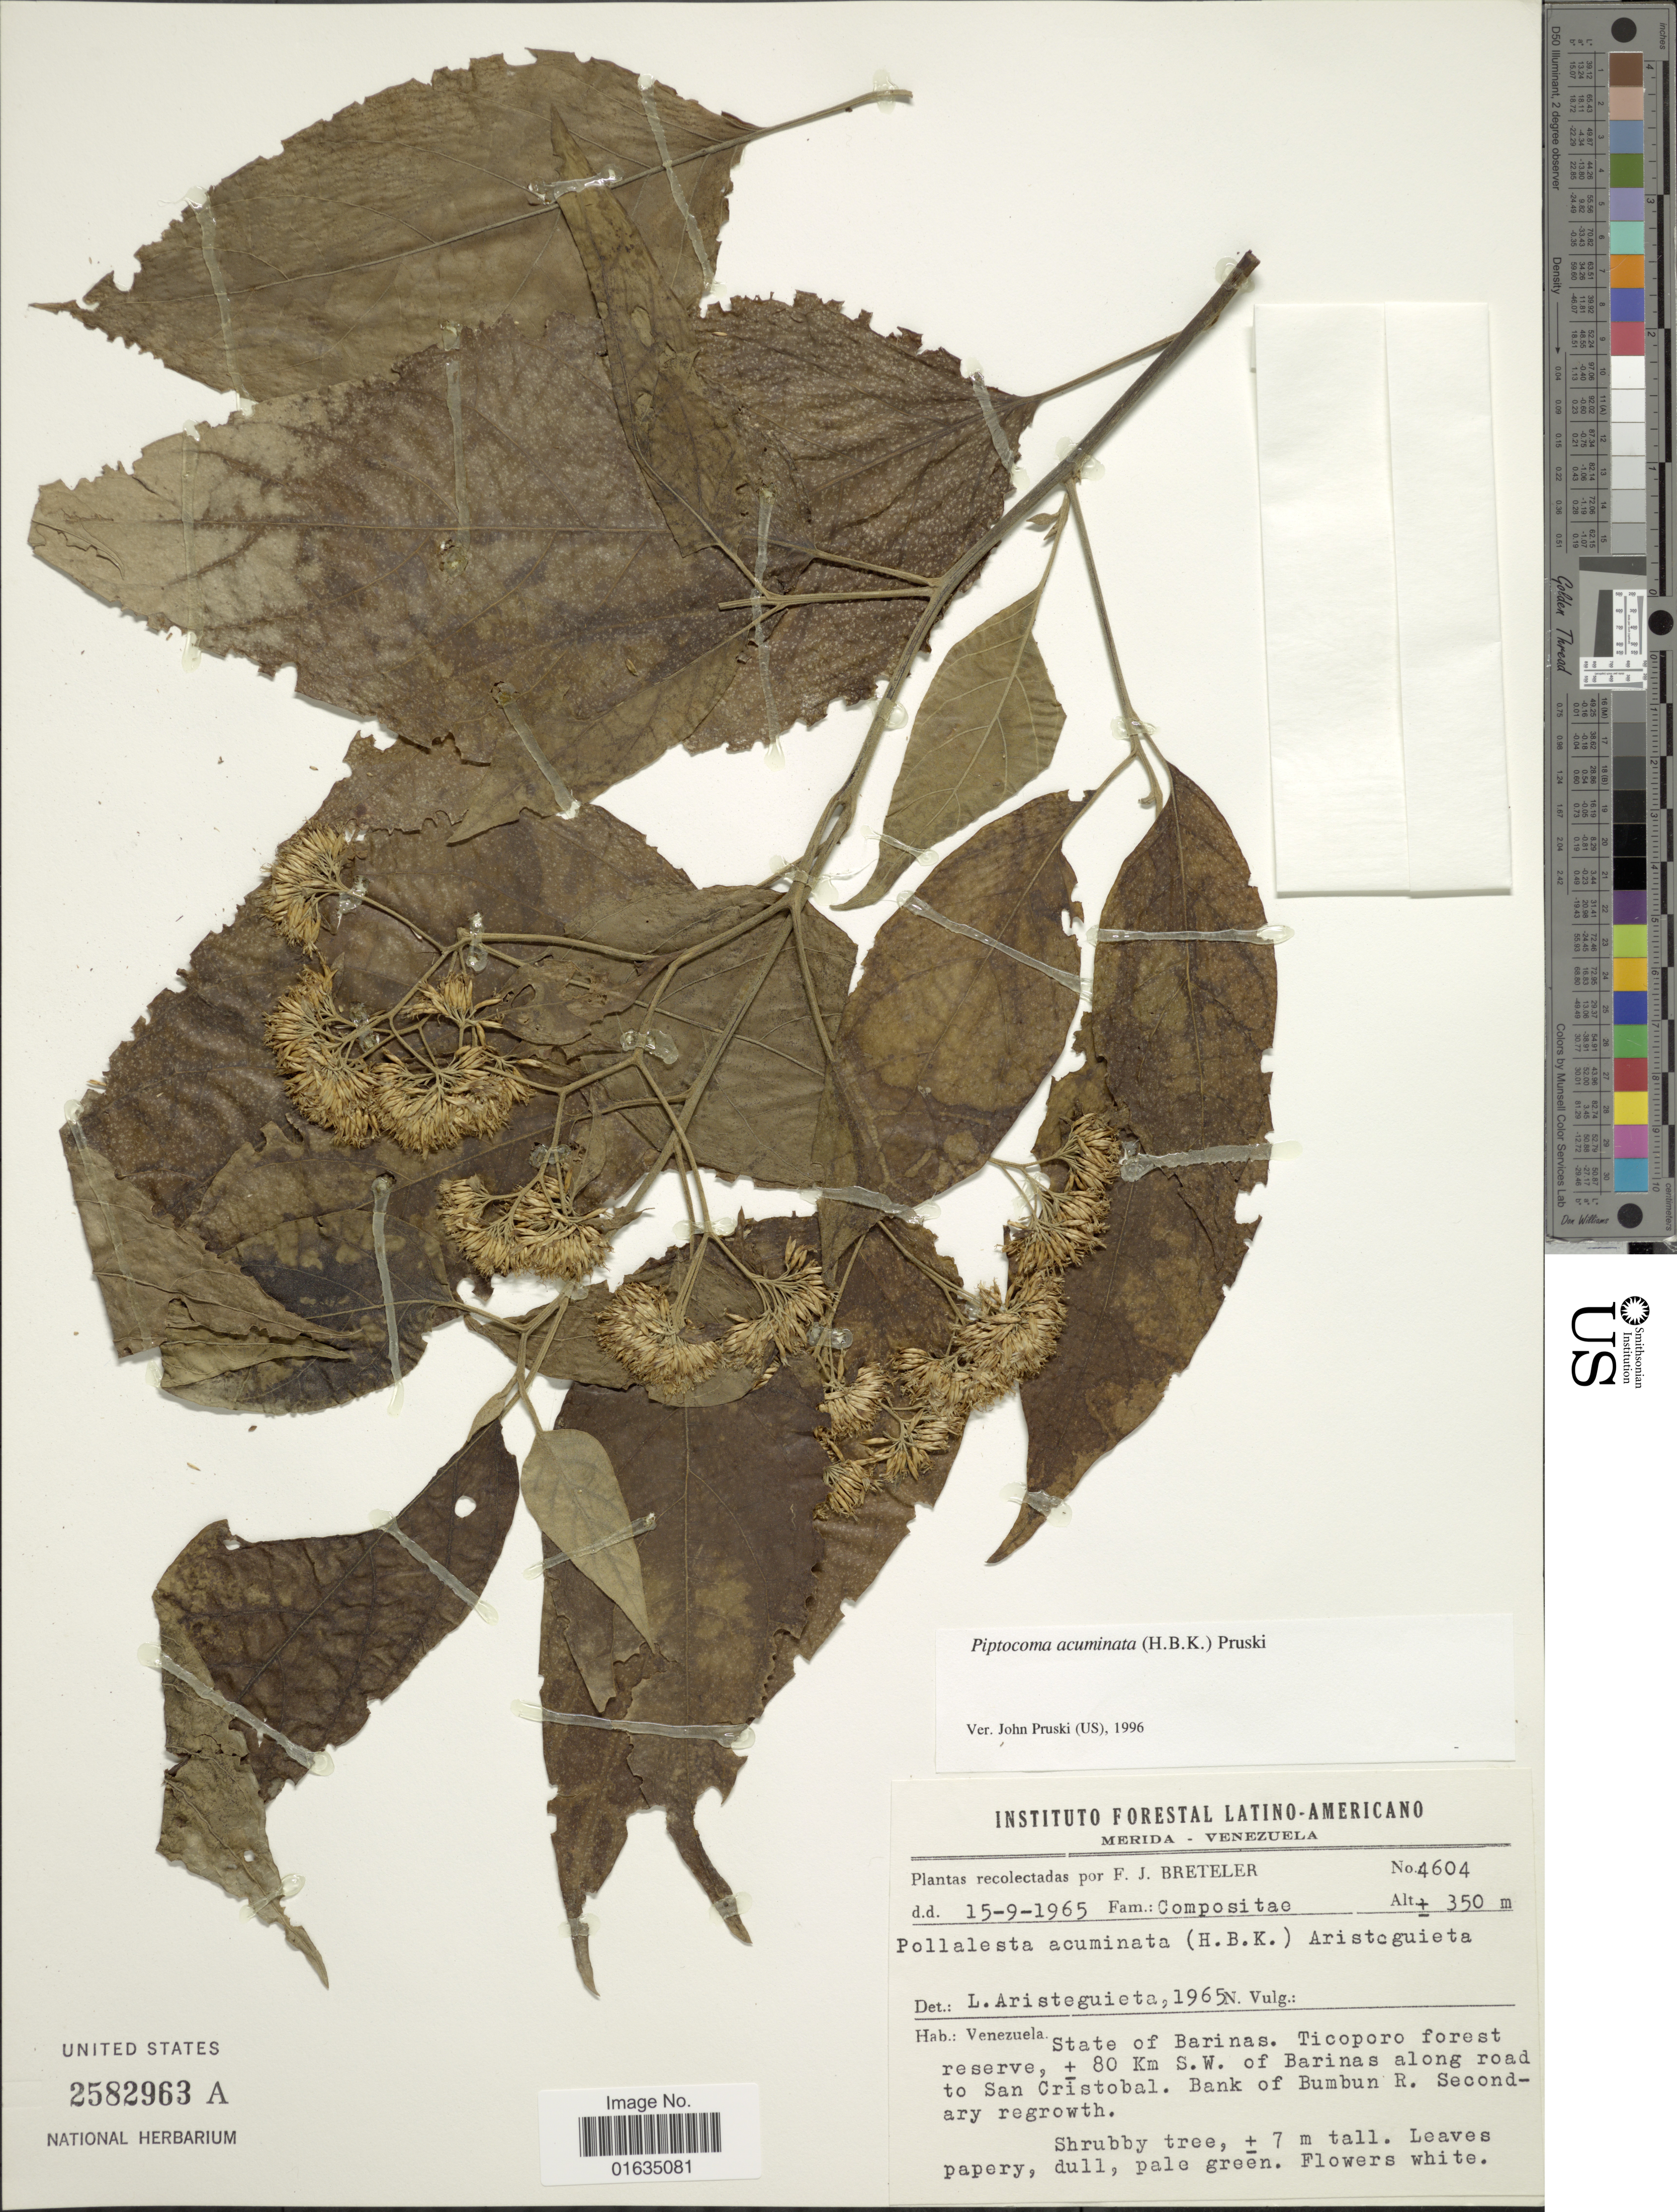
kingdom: Plantae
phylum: Tracheophyta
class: Magnoliopsida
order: Asterales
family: Asteraceae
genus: Pollalesta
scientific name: Pollalesta acuminata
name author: (Kunth) Aristeg.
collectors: F. J. Breteler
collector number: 4604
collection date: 1965-09-15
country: Venezuela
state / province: Barinas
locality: State of Barinas, Ticoporo forest reserve, ± 80 km S. W. of Barinas along road to San Cristobal, bank of Bumbun R.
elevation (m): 350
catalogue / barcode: US 2582963A